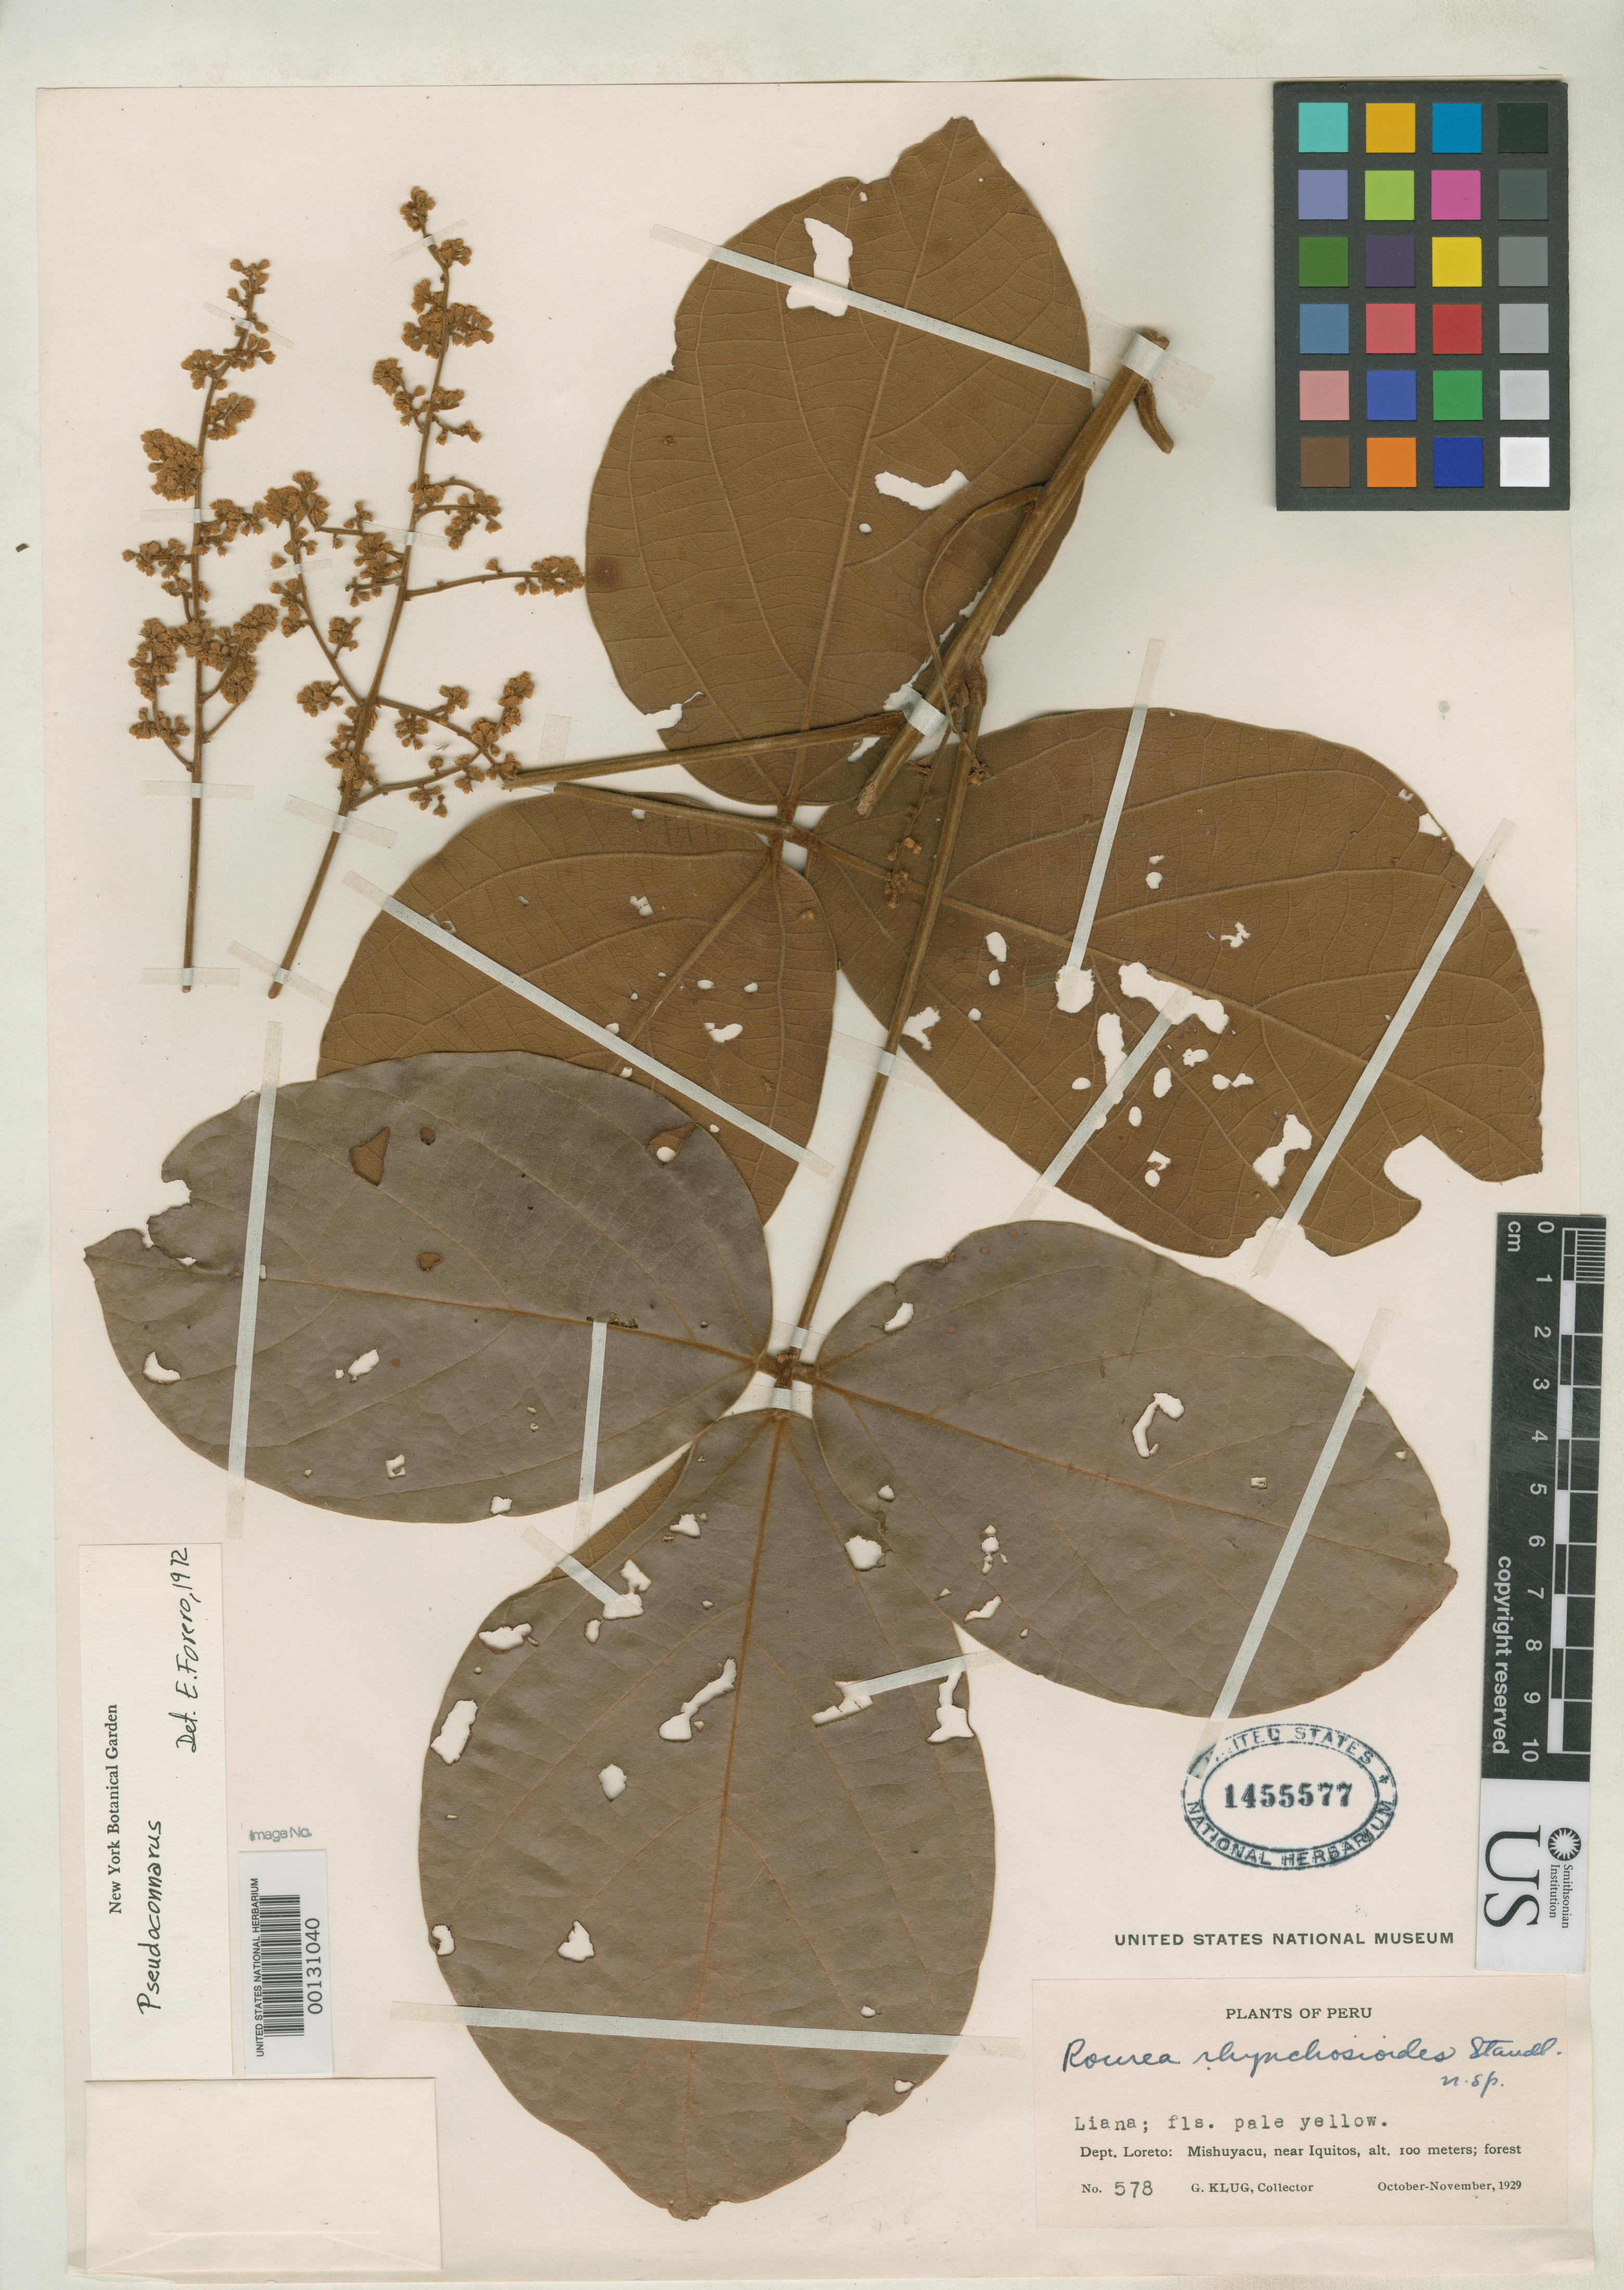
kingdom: Plantae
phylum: Tracheophyta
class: Magnoliopsida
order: Oxalidales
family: Connaraceae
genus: Rourea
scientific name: Rourea rhynchosioides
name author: Standl.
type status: Isotype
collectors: G. Klug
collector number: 578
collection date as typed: Oct 1929 to -- Nov 1929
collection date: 1929-10/1929-11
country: Peru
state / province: Loreto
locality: Mishuyacu, near Iquitos.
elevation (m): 100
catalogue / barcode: US 1455577